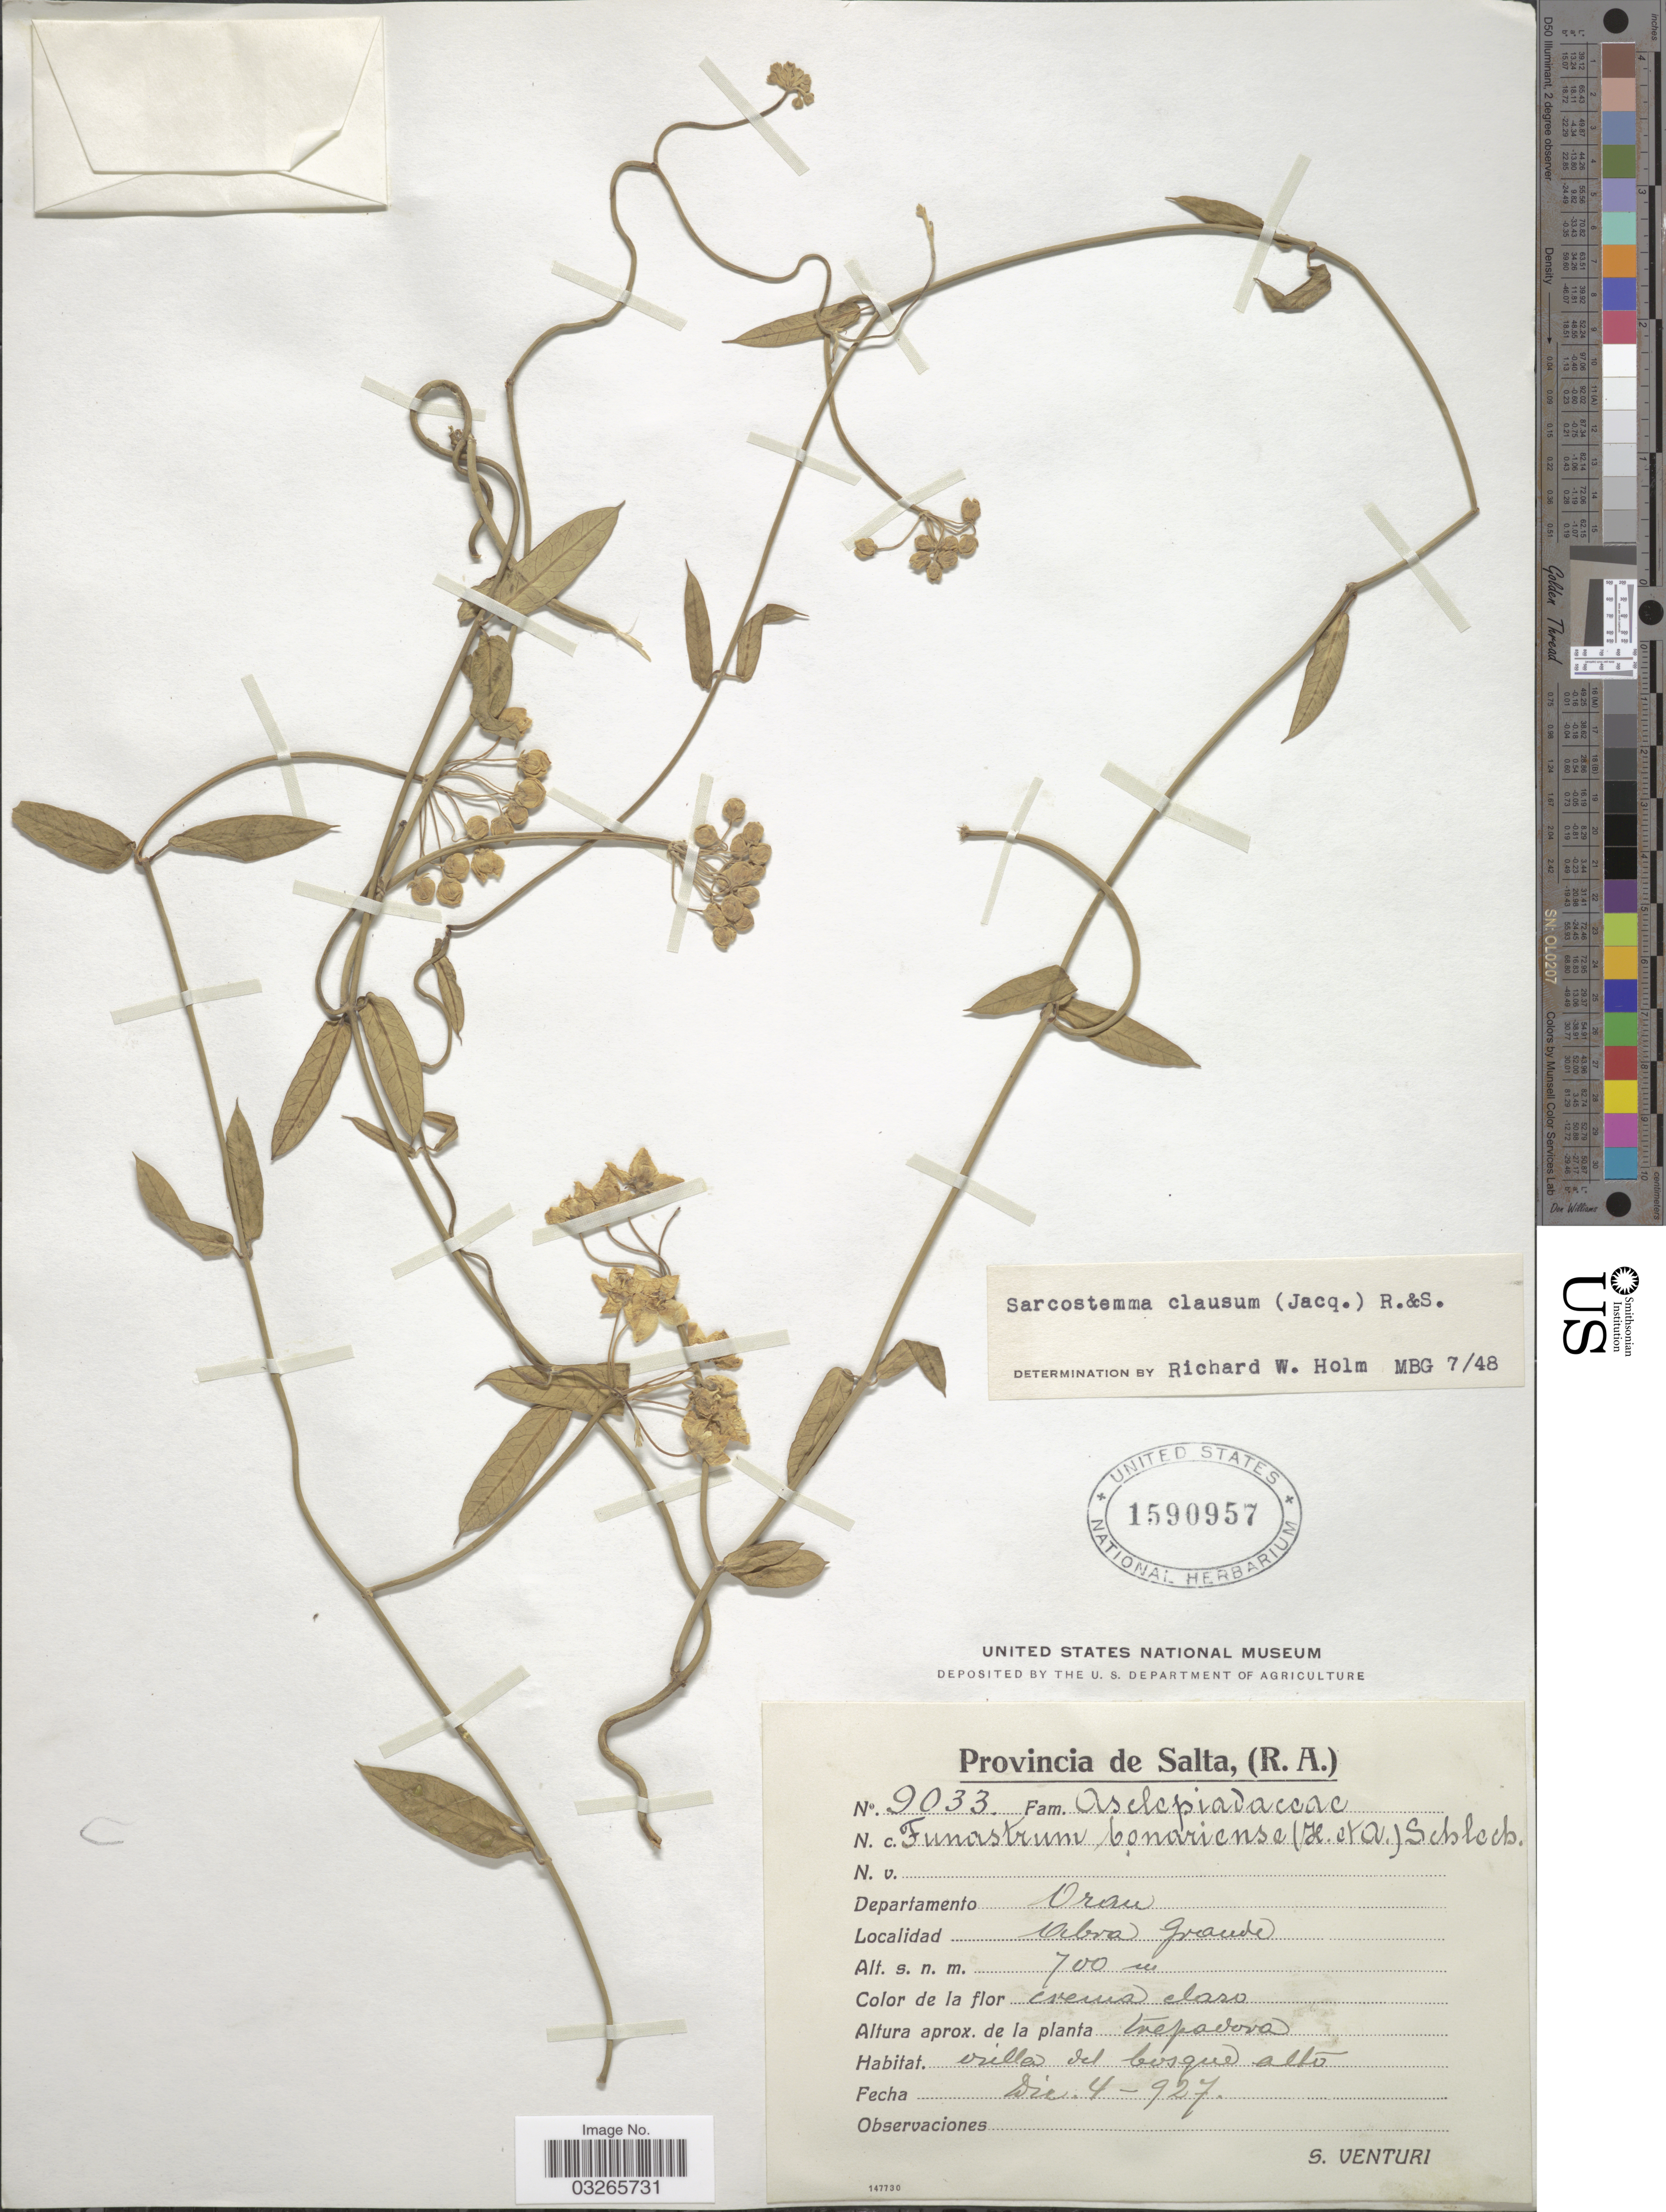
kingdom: Plantae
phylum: Tracheophyta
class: Magnoliopsida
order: Gentianales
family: Apocynaceae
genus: Sarcostemma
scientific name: Sarcostemma clausum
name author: (Jacq.) Schult.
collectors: S. Venturi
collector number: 9033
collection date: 1927-12-04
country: Argentina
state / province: Salta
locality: Departamento Oran. Abra Grande.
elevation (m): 700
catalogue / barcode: US 1590957